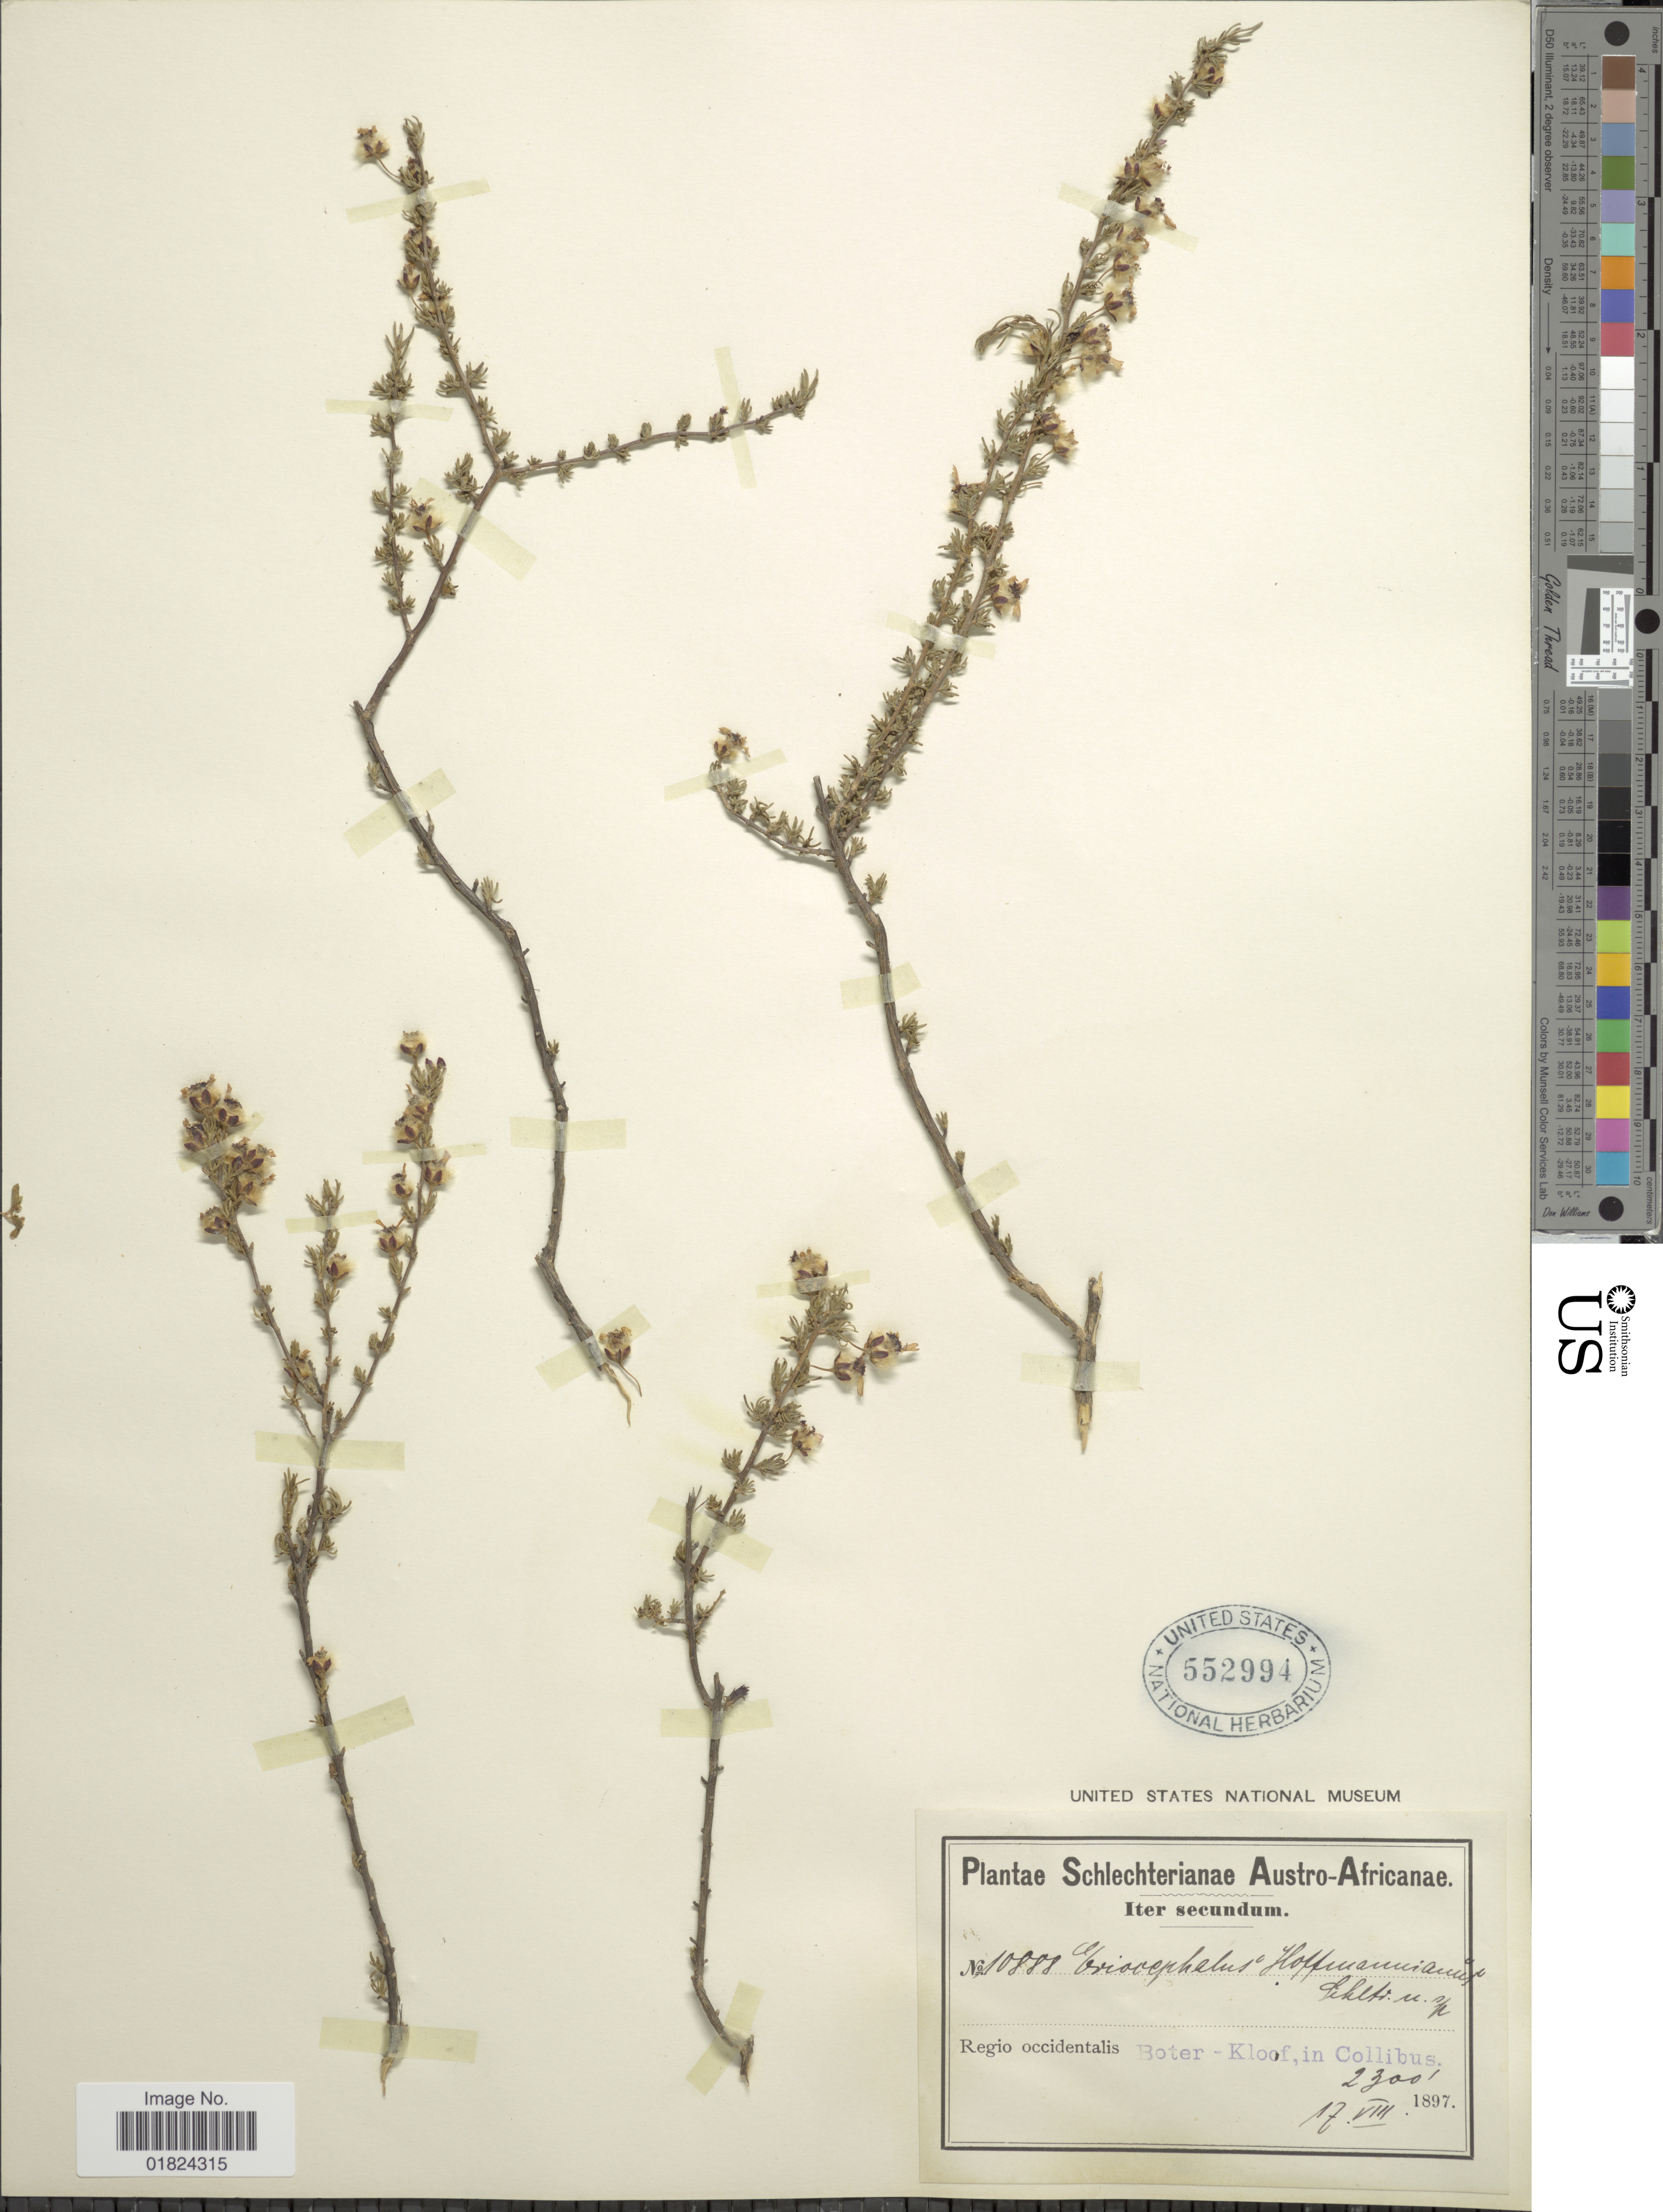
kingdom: Plantae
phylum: Tracheophyta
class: Magnoliopsida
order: Asterales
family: Asteraceae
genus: Eriocephalus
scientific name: Eriocephalus hoffmannianus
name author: Schltr.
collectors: Schlechter, --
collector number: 10888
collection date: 1897-08-17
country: South Africa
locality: Austro-Africanae, iter secundum, regio occidentalis Boter-Kloof, in Collibus.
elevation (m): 701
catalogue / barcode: US 552994